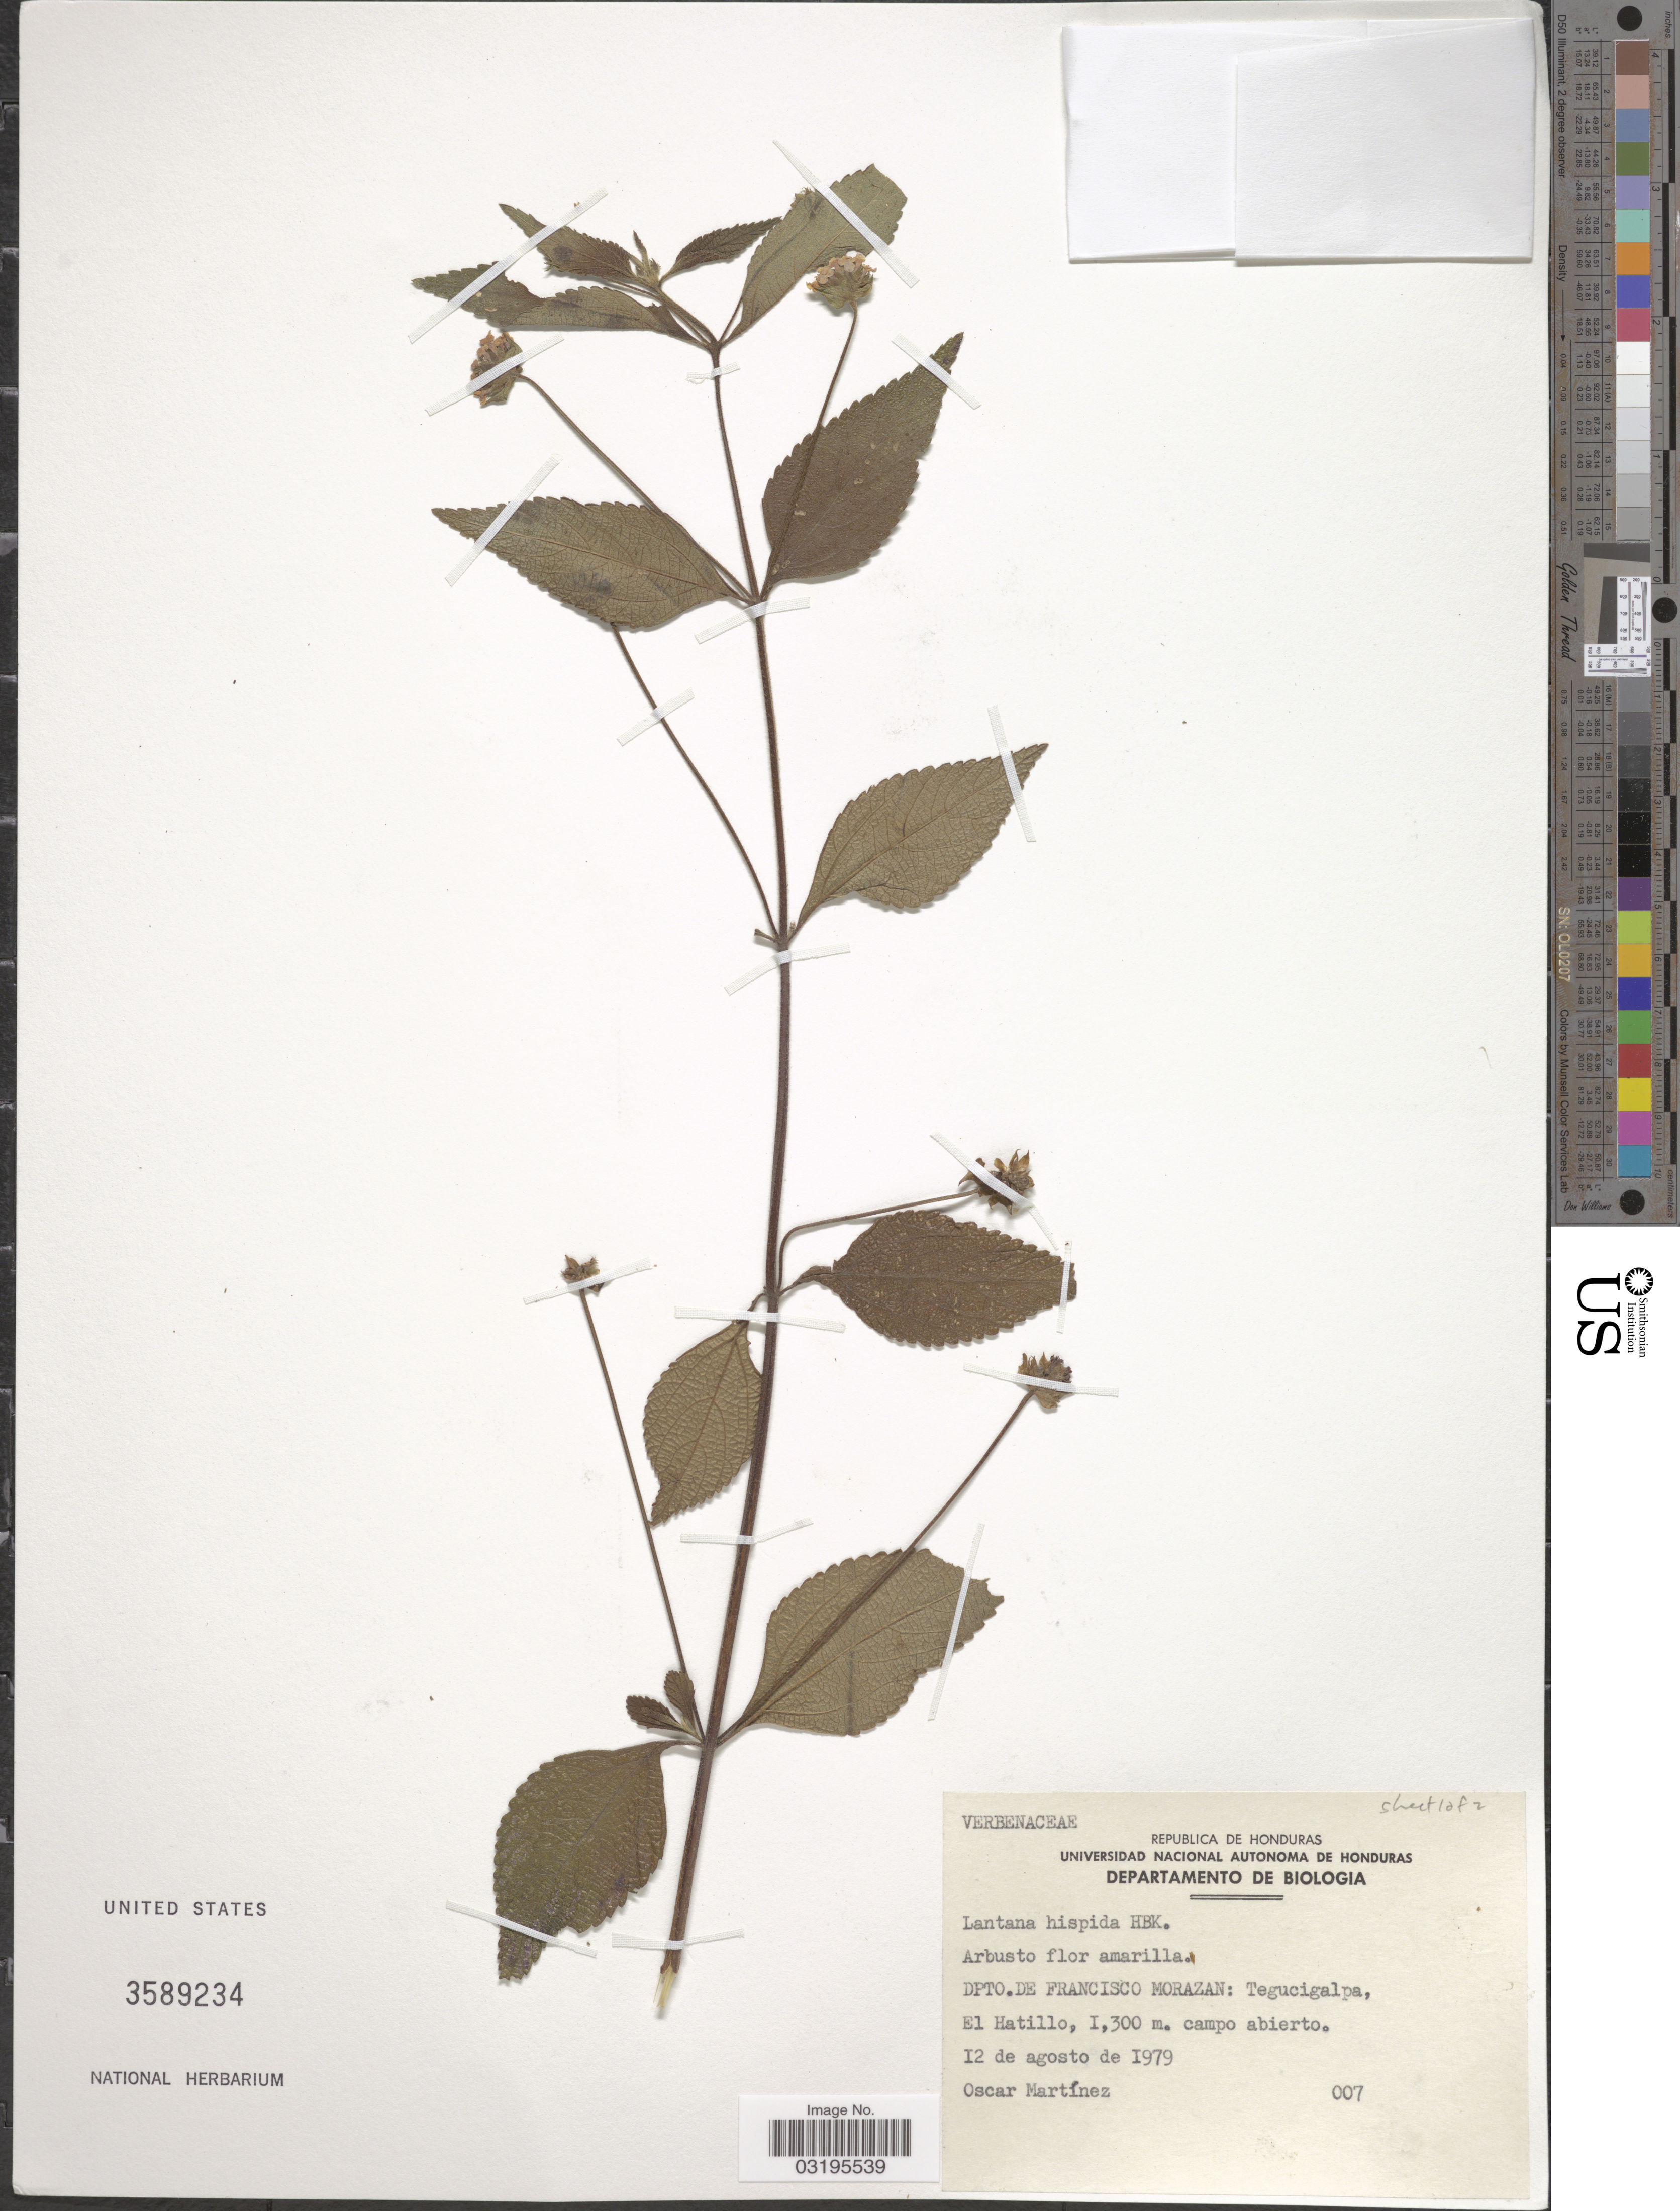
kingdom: Plantae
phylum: Tracheophyta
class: Magnoliopsida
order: Lamiales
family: Verbenaceae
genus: Lantana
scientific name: Lantana hispida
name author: Kunth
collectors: O. Martínez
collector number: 007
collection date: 1979-08-12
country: Honduras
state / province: Fco. Morazán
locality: Dpto. Francisco Morazan: Tegucigalpa, El Hatillo.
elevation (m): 1300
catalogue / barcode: US 3589234